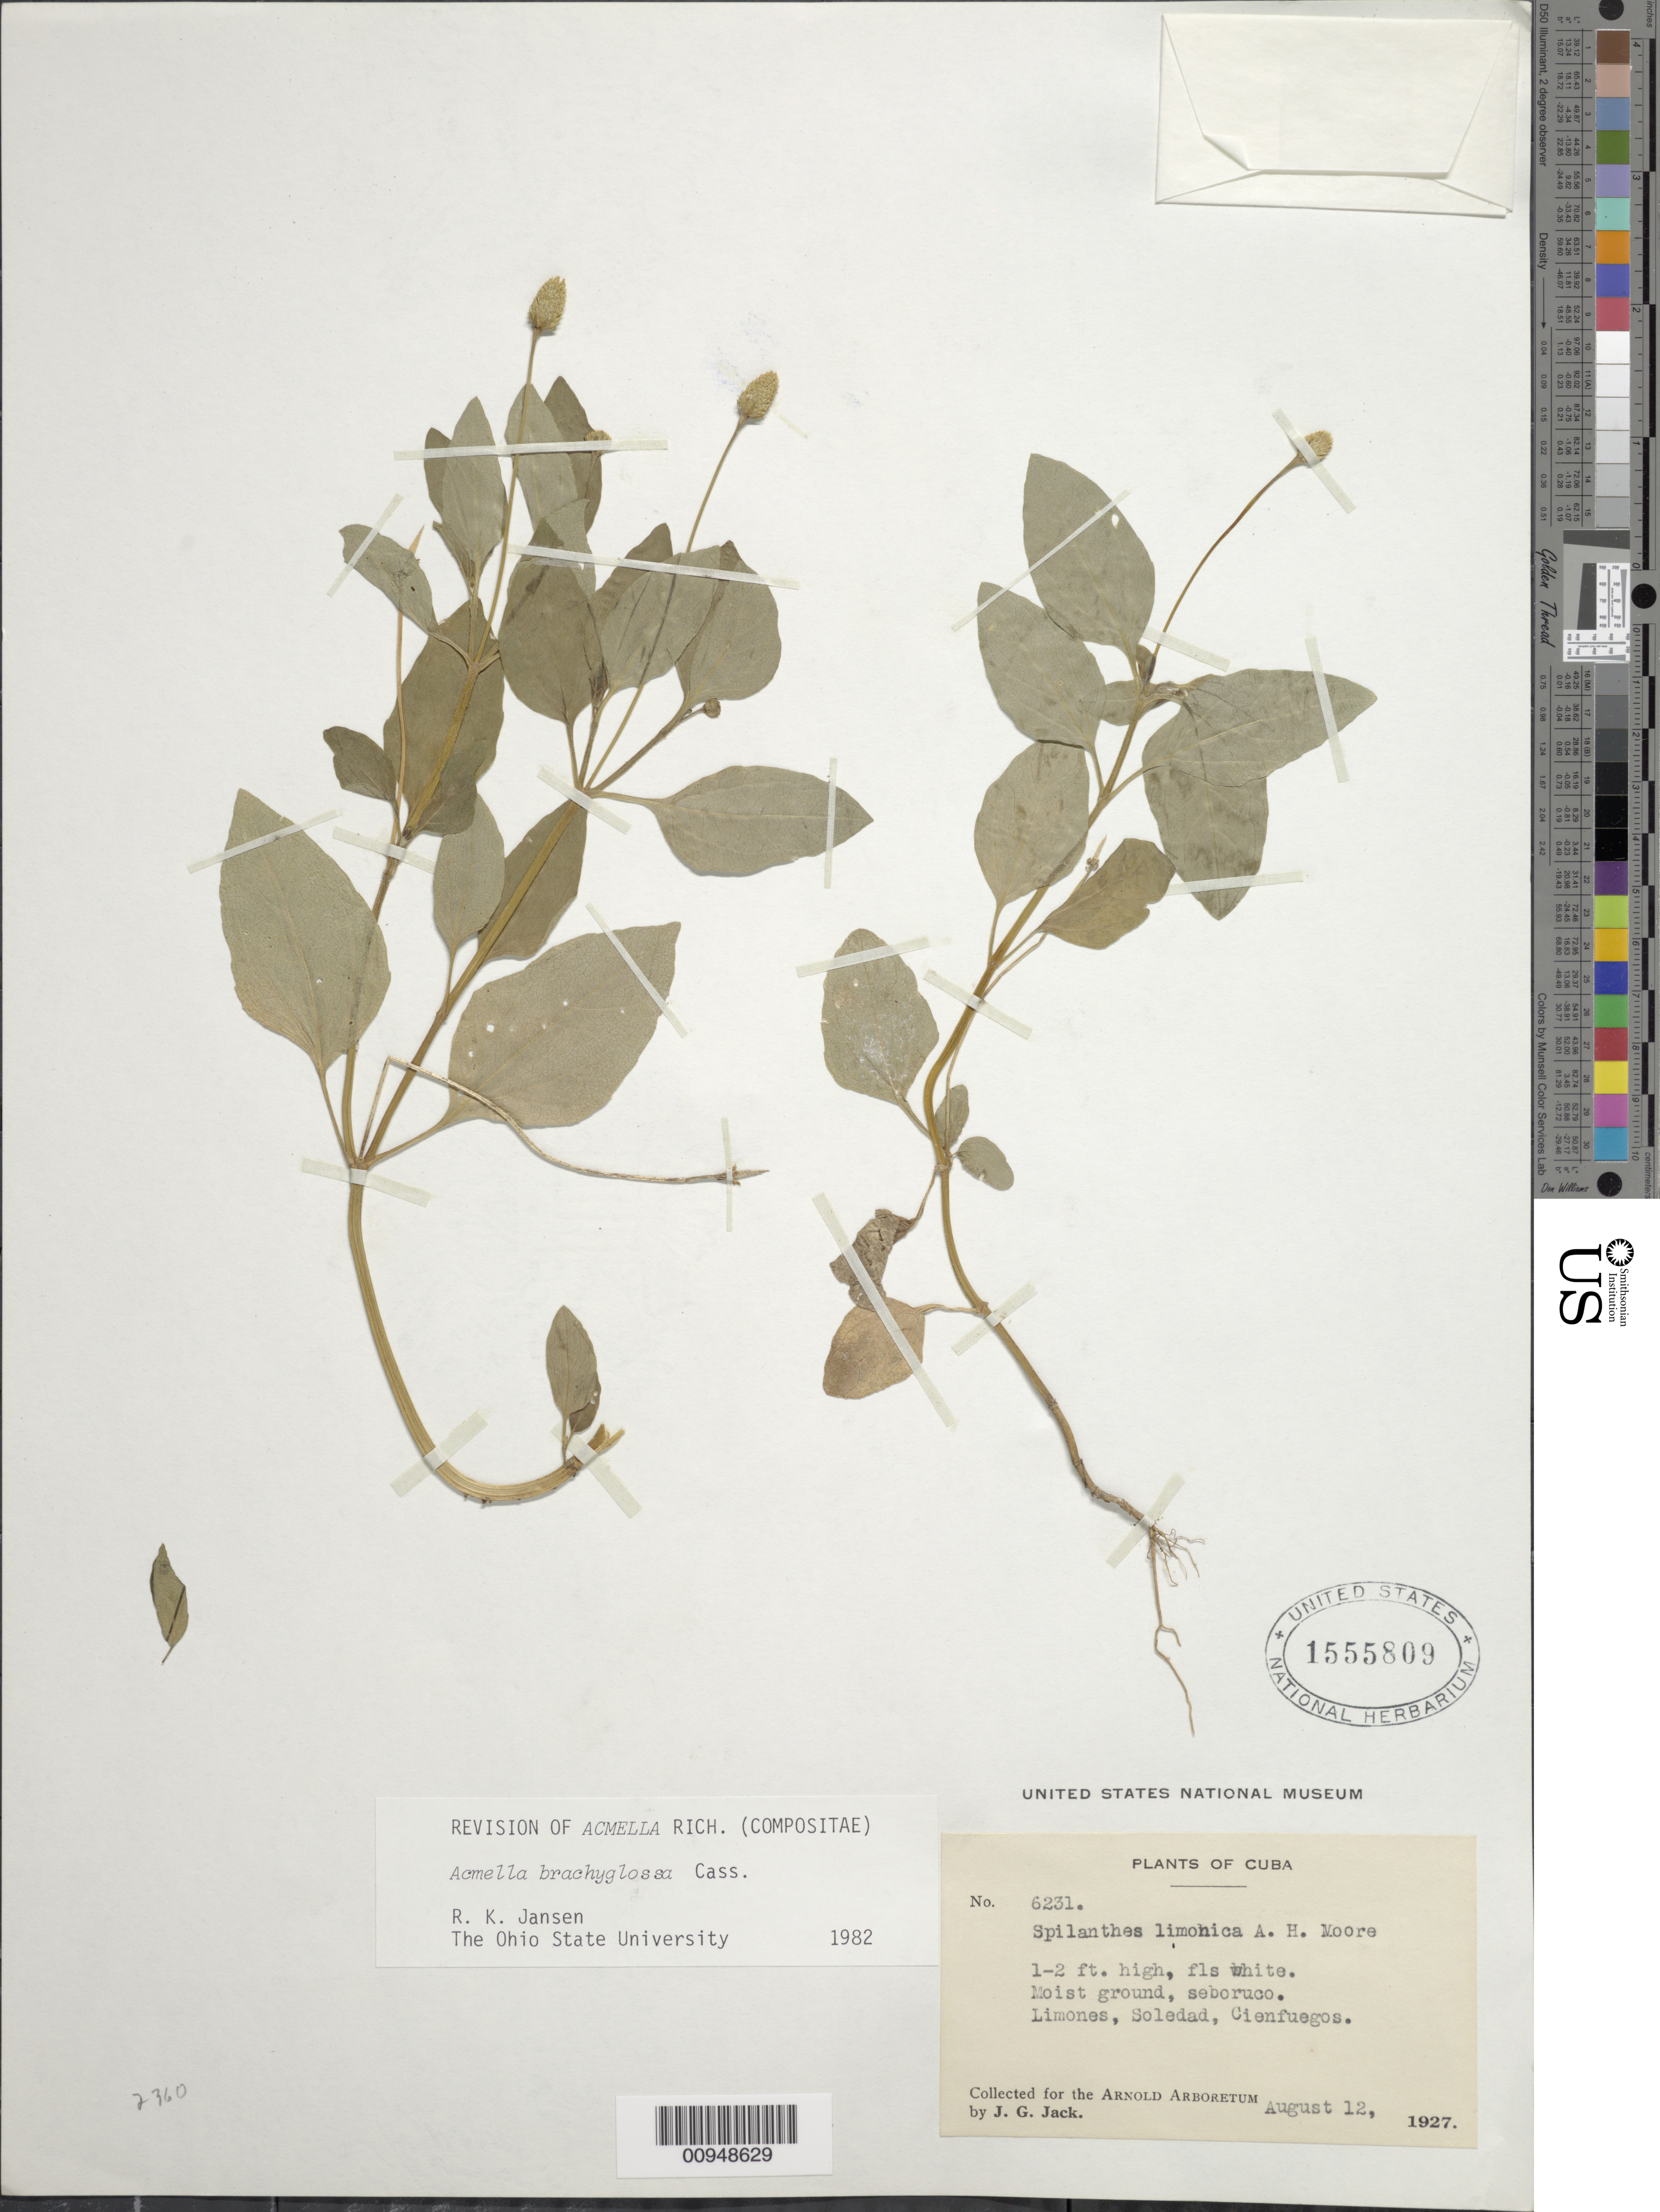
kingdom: Plantae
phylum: Tracheophyta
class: Magnoliopsida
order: Asterales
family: Asteraceae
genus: Acmella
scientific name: Acmella brachyglossa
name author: Cass.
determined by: Jansen, R. K.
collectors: J. G. Jack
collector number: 6231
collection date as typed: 12 Aug 1927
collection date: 1927-08-12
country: Cuba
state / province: Cienfuegos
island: Cuba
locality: Limones, Soledad, Cienfuegos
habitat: Moist ground, seboruco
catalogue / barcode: US 1555809